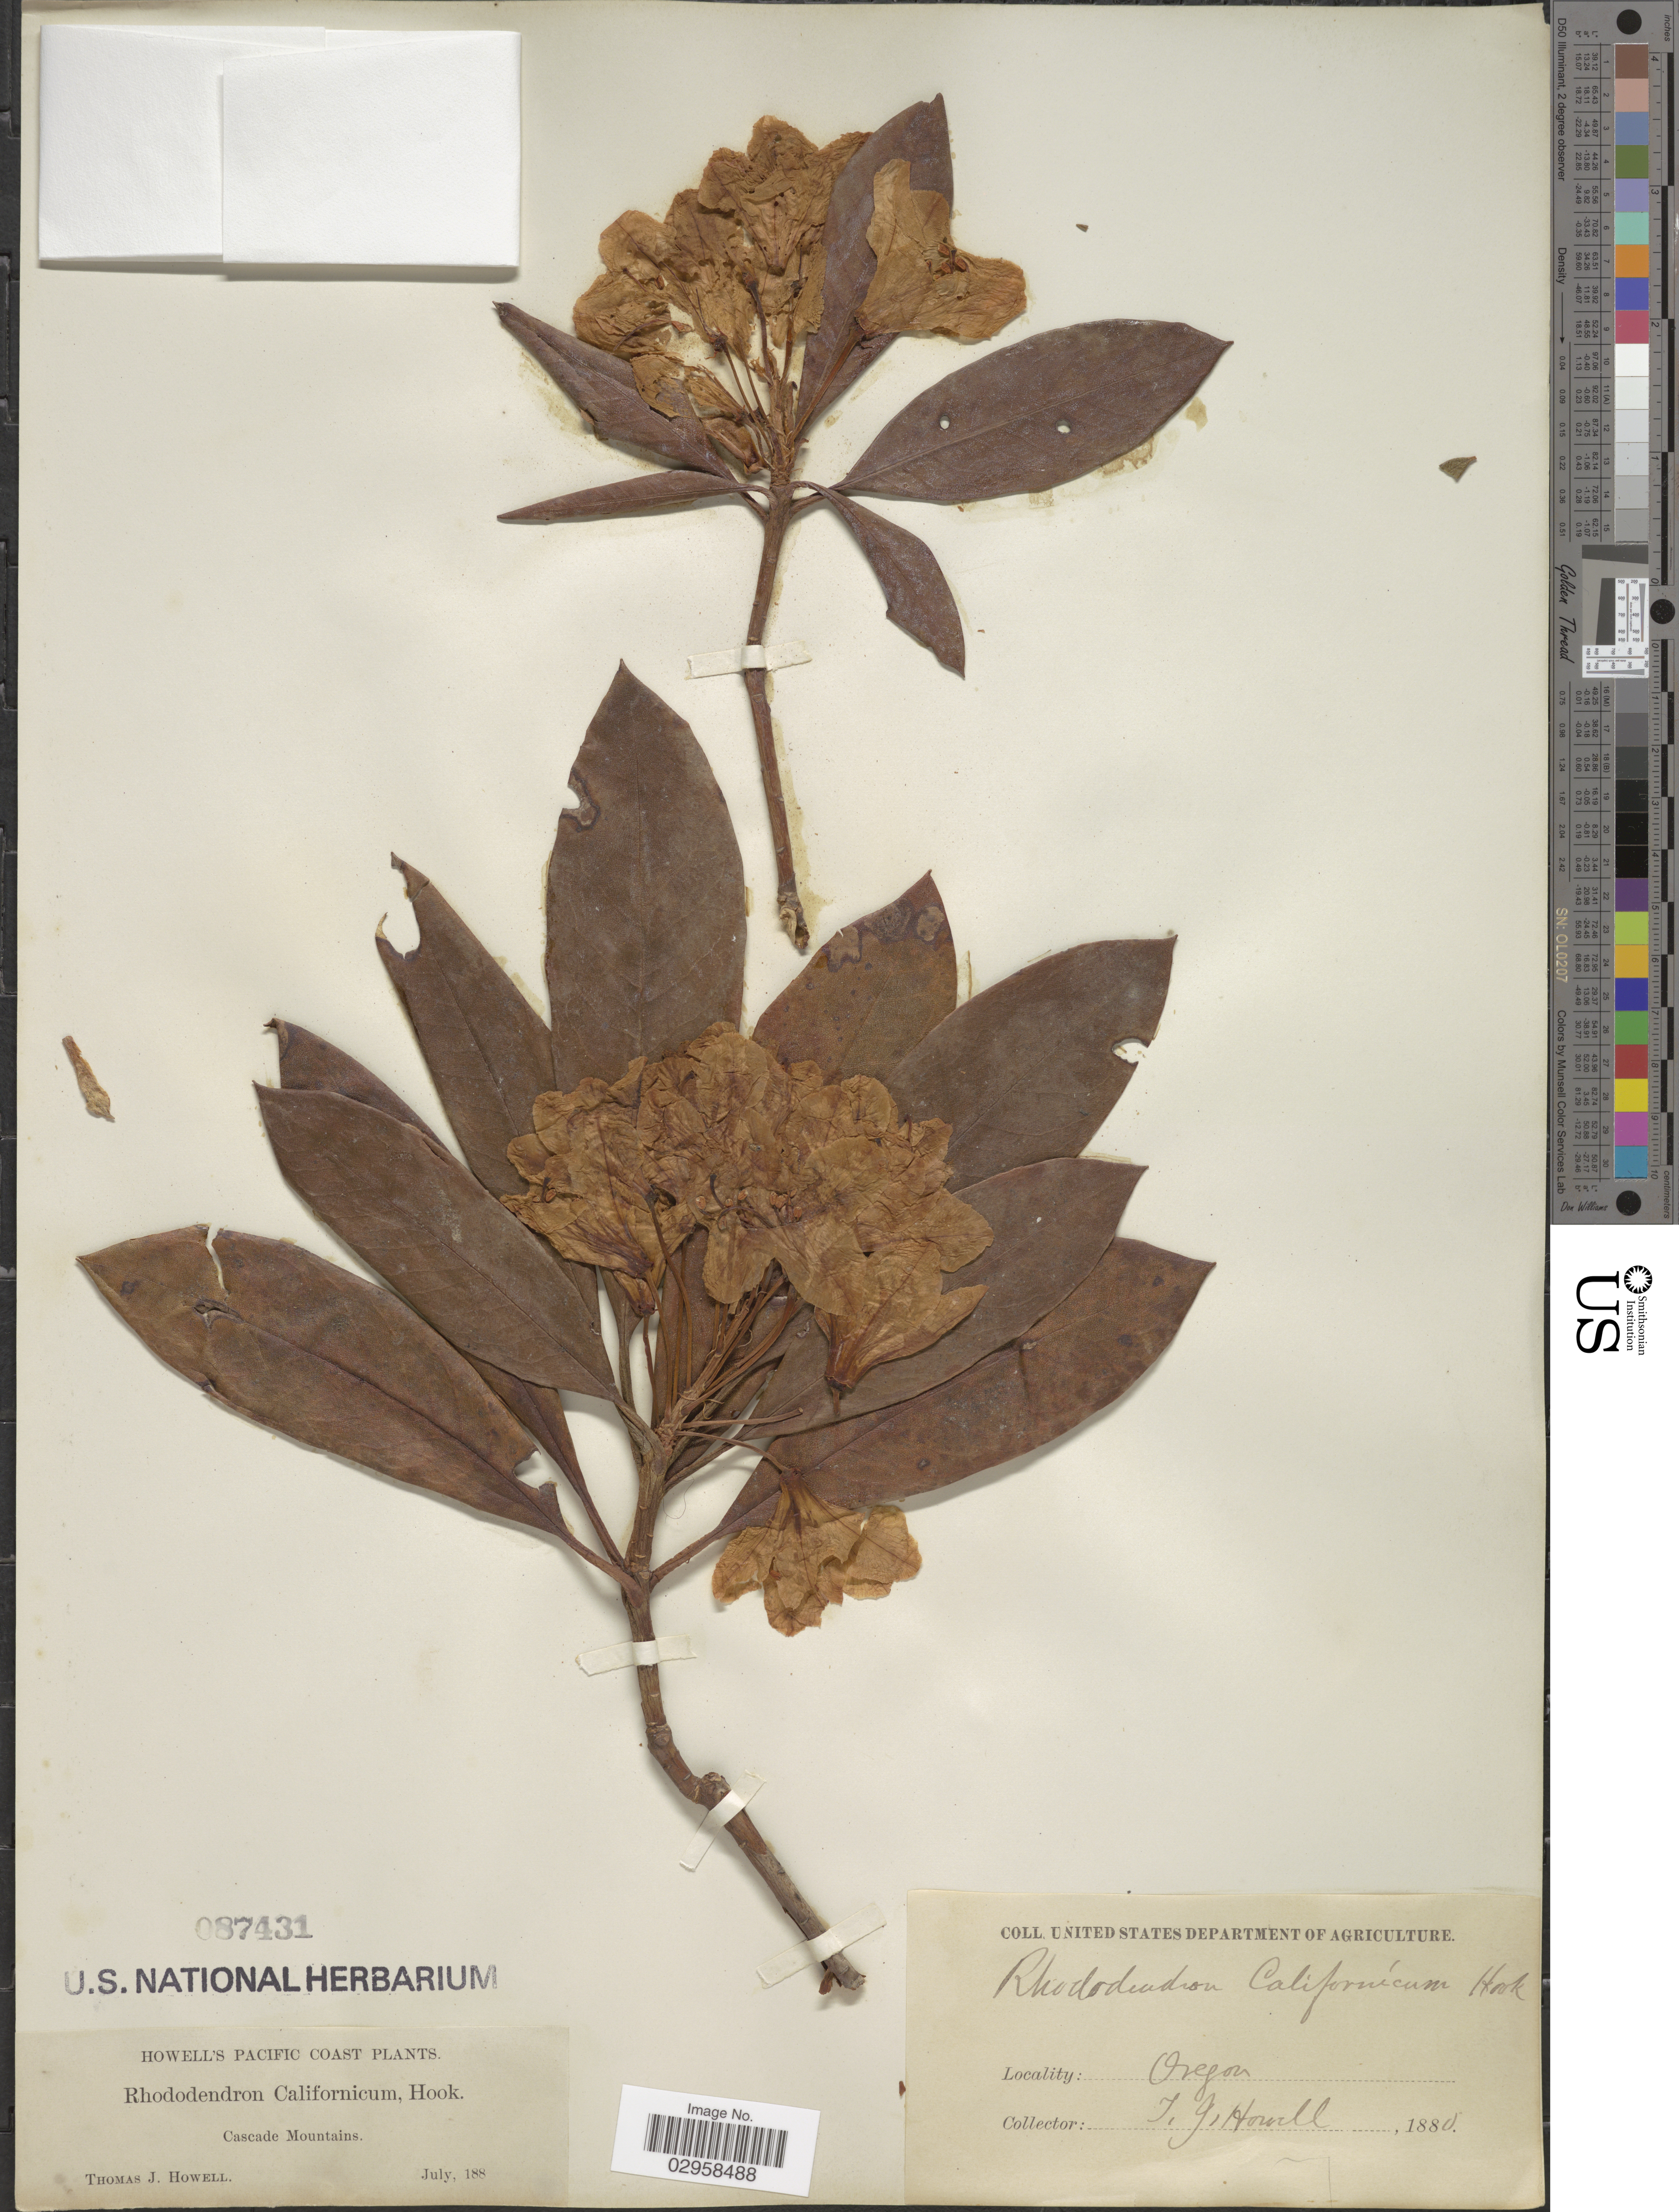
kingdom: Plantae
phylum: Tracheophyta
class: Magnoliopsida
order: Ericales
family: Ericaceae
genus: Rhododendron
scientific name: Rhododendron macrophyllum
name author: D. Don ex G. Don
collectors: T. J. Howell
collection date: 1880-07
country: United States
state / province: Oregon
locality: Pacific Coast. Cascade Mountains.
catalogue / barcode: US 87431